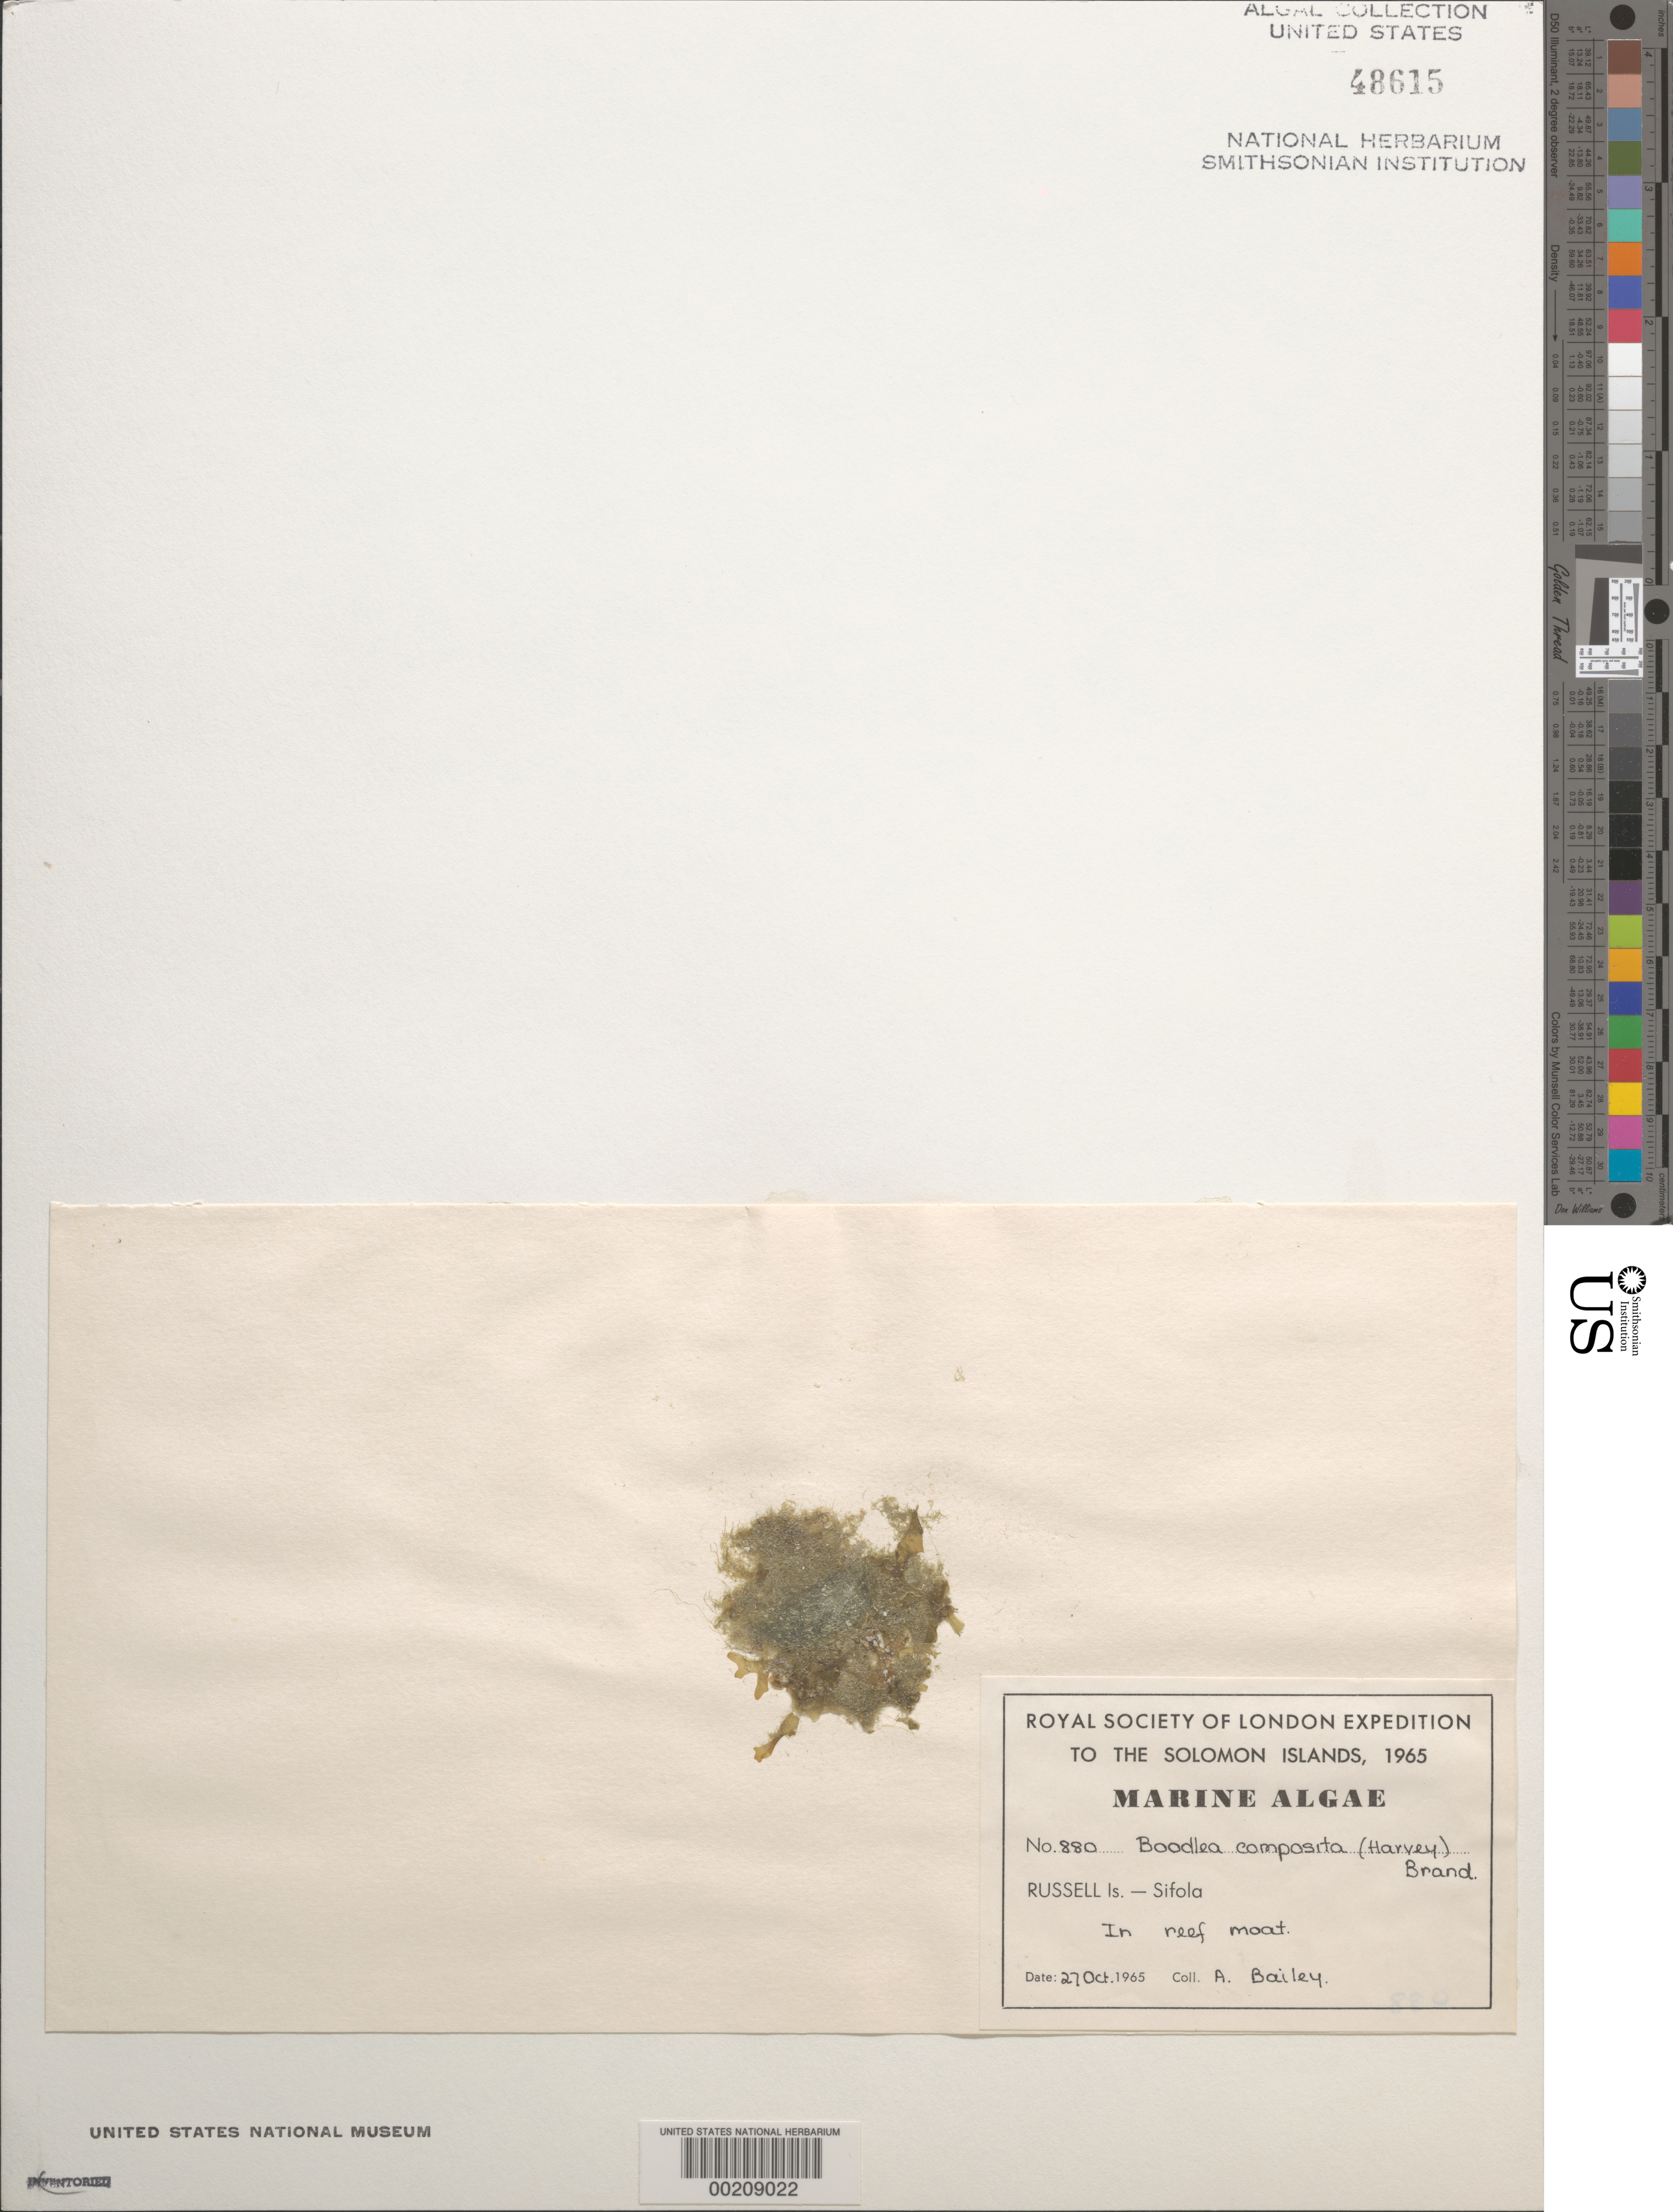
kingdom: Plantae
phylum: Chlorophyta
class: Ulvophyceae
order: Siphonocladales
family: Boodleaceae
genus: Boodlea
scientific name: Boodlea composita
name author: (Humb. & Humb.) Brand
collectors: A. Bailey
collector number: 880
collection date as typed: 27 Oct 1965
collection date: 1965-10-27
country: Solomon Islands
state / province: Central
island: Mbanika [Banika]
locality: Sifola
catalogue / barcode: US 48615